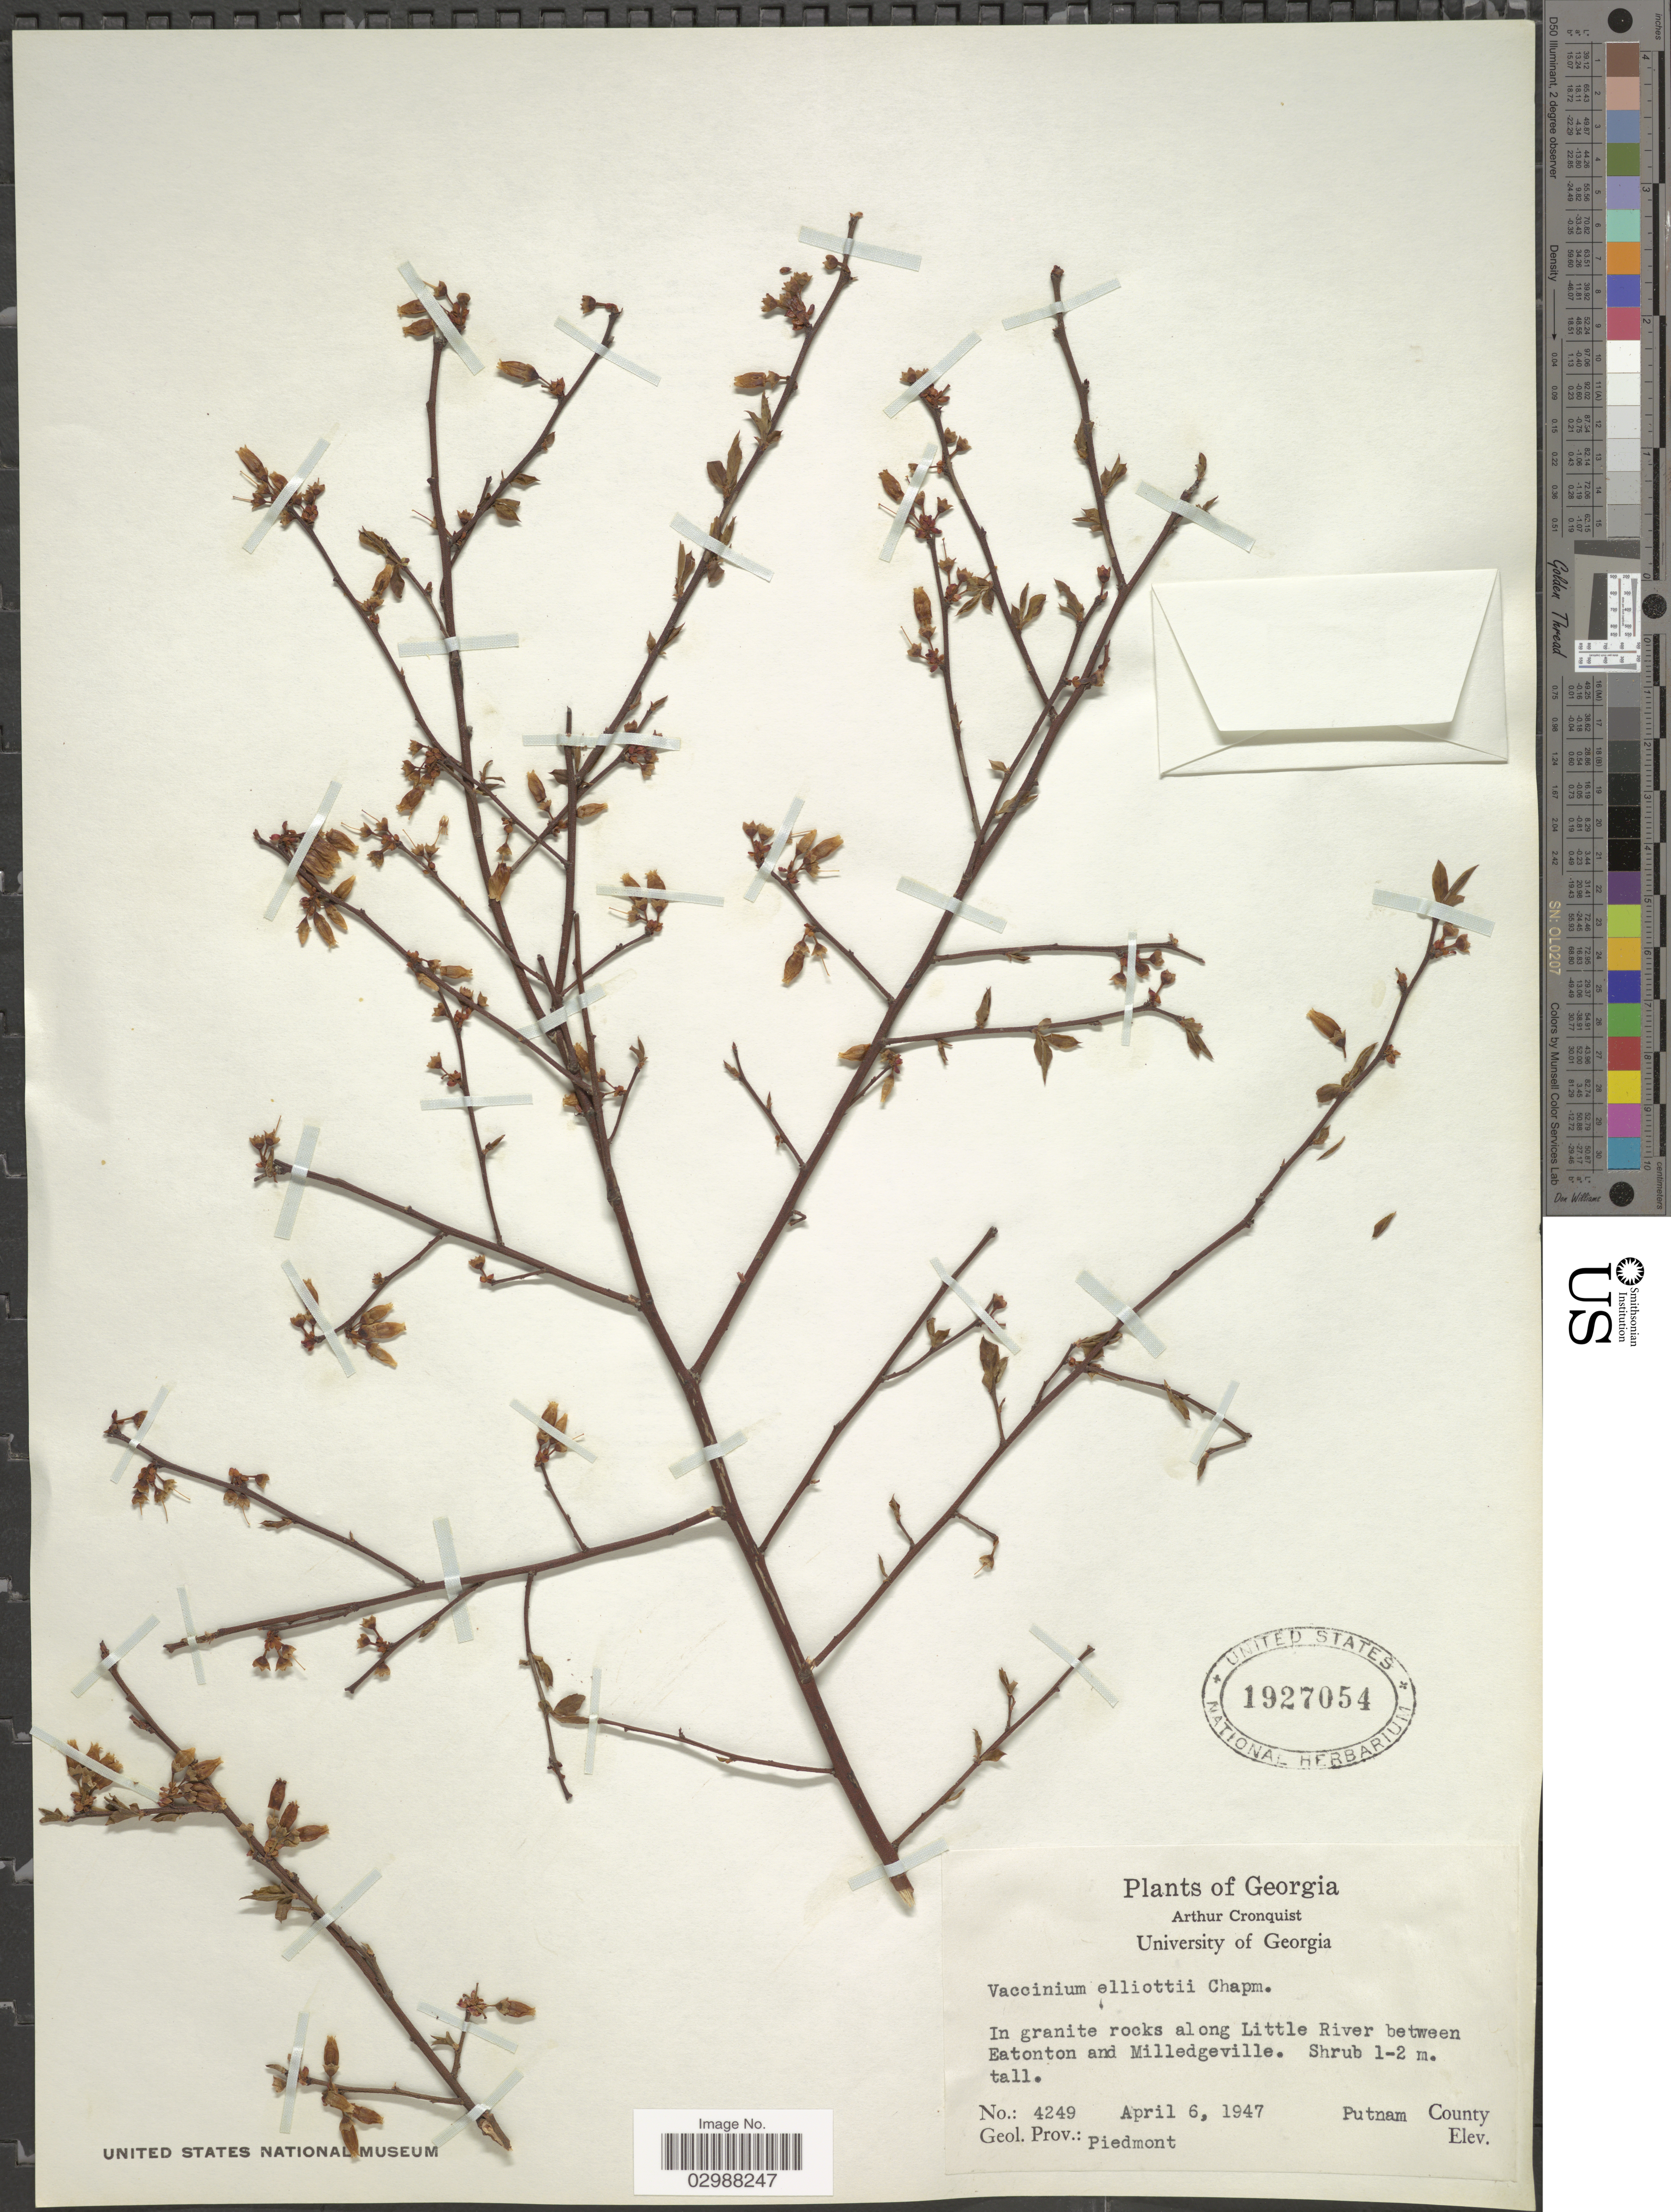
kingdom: Plantae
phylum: Tracheophyta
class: Magnoliopsida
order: Ericales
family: Ericaceae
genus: Vaccinium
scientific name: Vaccinium formosum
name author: Andrews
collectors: A. J. Cronquist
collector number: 4249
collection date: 1947-04-06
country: United States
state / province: Georgia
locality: In granite rocks along Little River between Eatonton and Milledgeville. Putnam County. Geol. Prov.: Piedmont.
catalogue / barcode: US 1927054